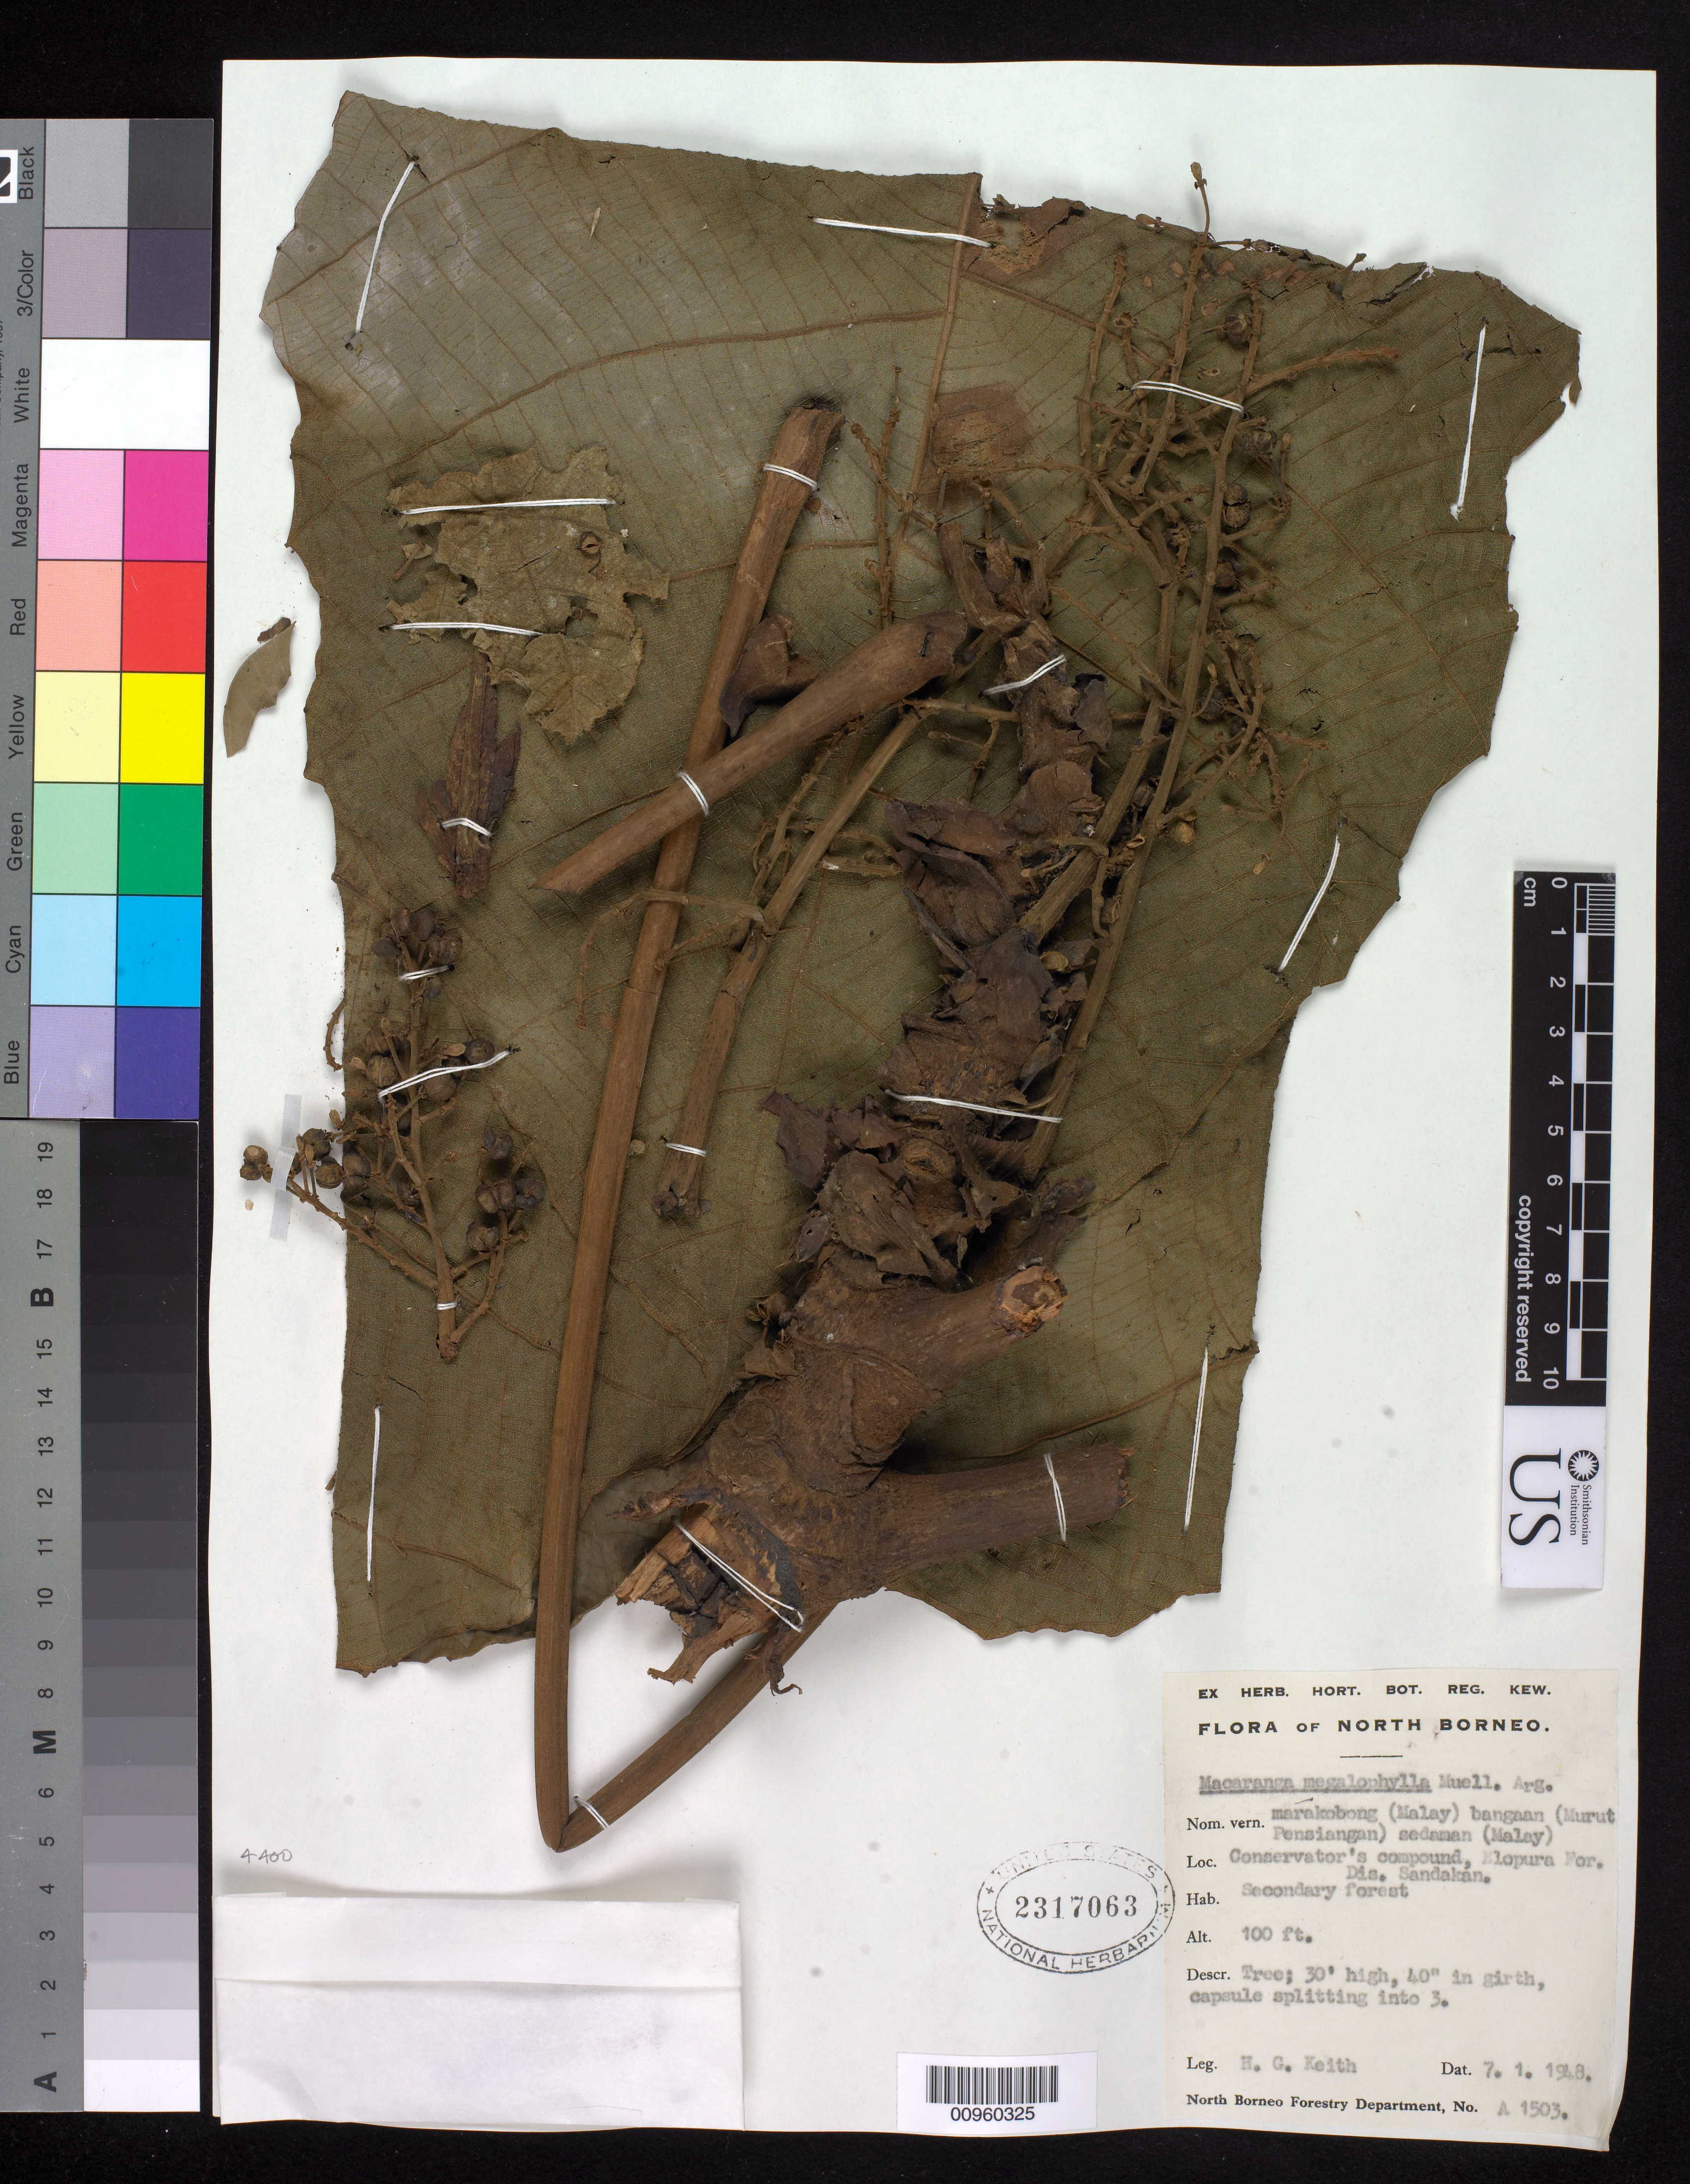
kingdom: Plantae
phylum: Tracheophyta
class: Magnoliopsida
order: Malpighiales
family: Euphorbiaceae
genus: Macaranga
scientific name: Macaranga megalophylla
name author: Müll. Arg.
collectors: H. Keith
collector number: A 1503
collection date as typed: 07 Jan 1948 or 01 Jul 1948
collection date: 1948-01-07 or 1948-07-01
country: Malaysia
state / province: Sabah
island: Borneo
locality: Sandakan, Elopura For. Dis., Conservator's compound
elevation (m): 30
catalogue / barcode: US 2317063